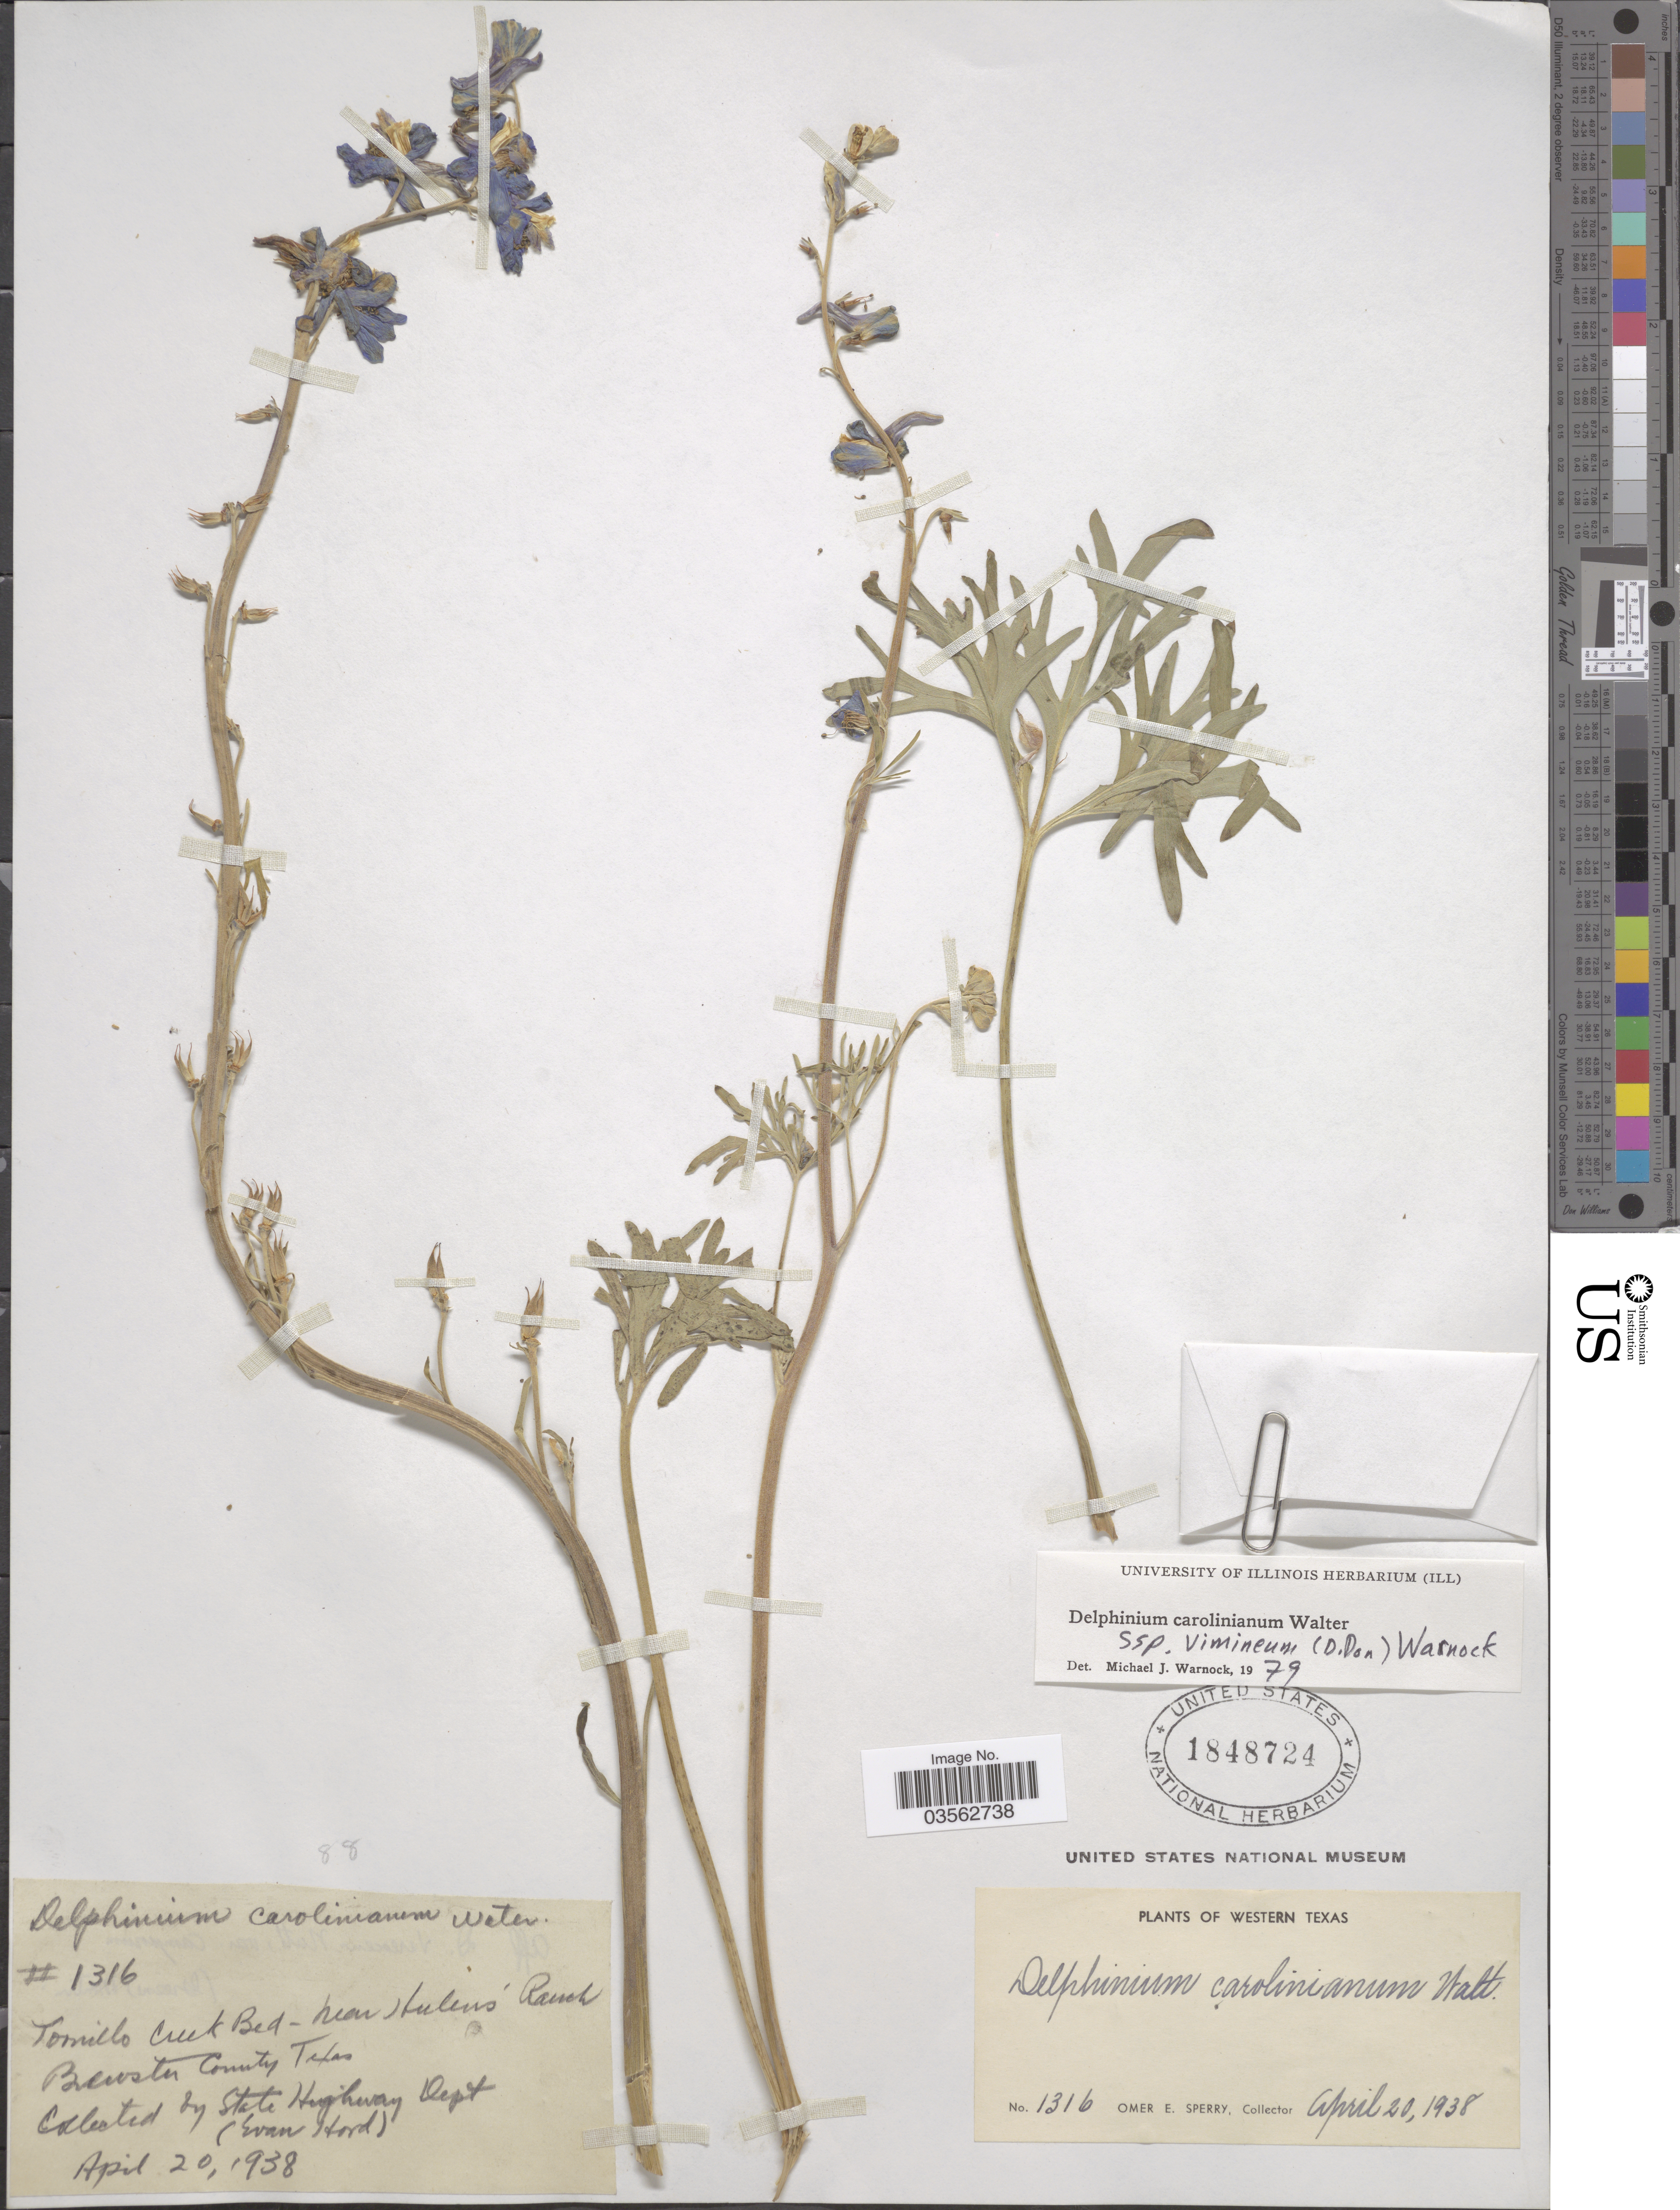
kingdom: Plantae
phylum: Tracheophyta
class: Magnoliopsida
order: Ranunculales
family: Ranunculaceae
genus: Delphinium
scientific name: Delphinium carolinianum subsp. vimineum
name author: Walter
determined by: Warnock, M. J., (SHST), Sam Houston State University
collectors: O. E. Sperry & State Highway Dept (Evan Hord)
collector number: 1316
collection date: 1938-04-20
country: United States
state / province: Texas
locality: Tornillo Creek Bed - Near Hulens' Ranch. Brewster County. Western Texas.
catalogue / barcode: US 1848724